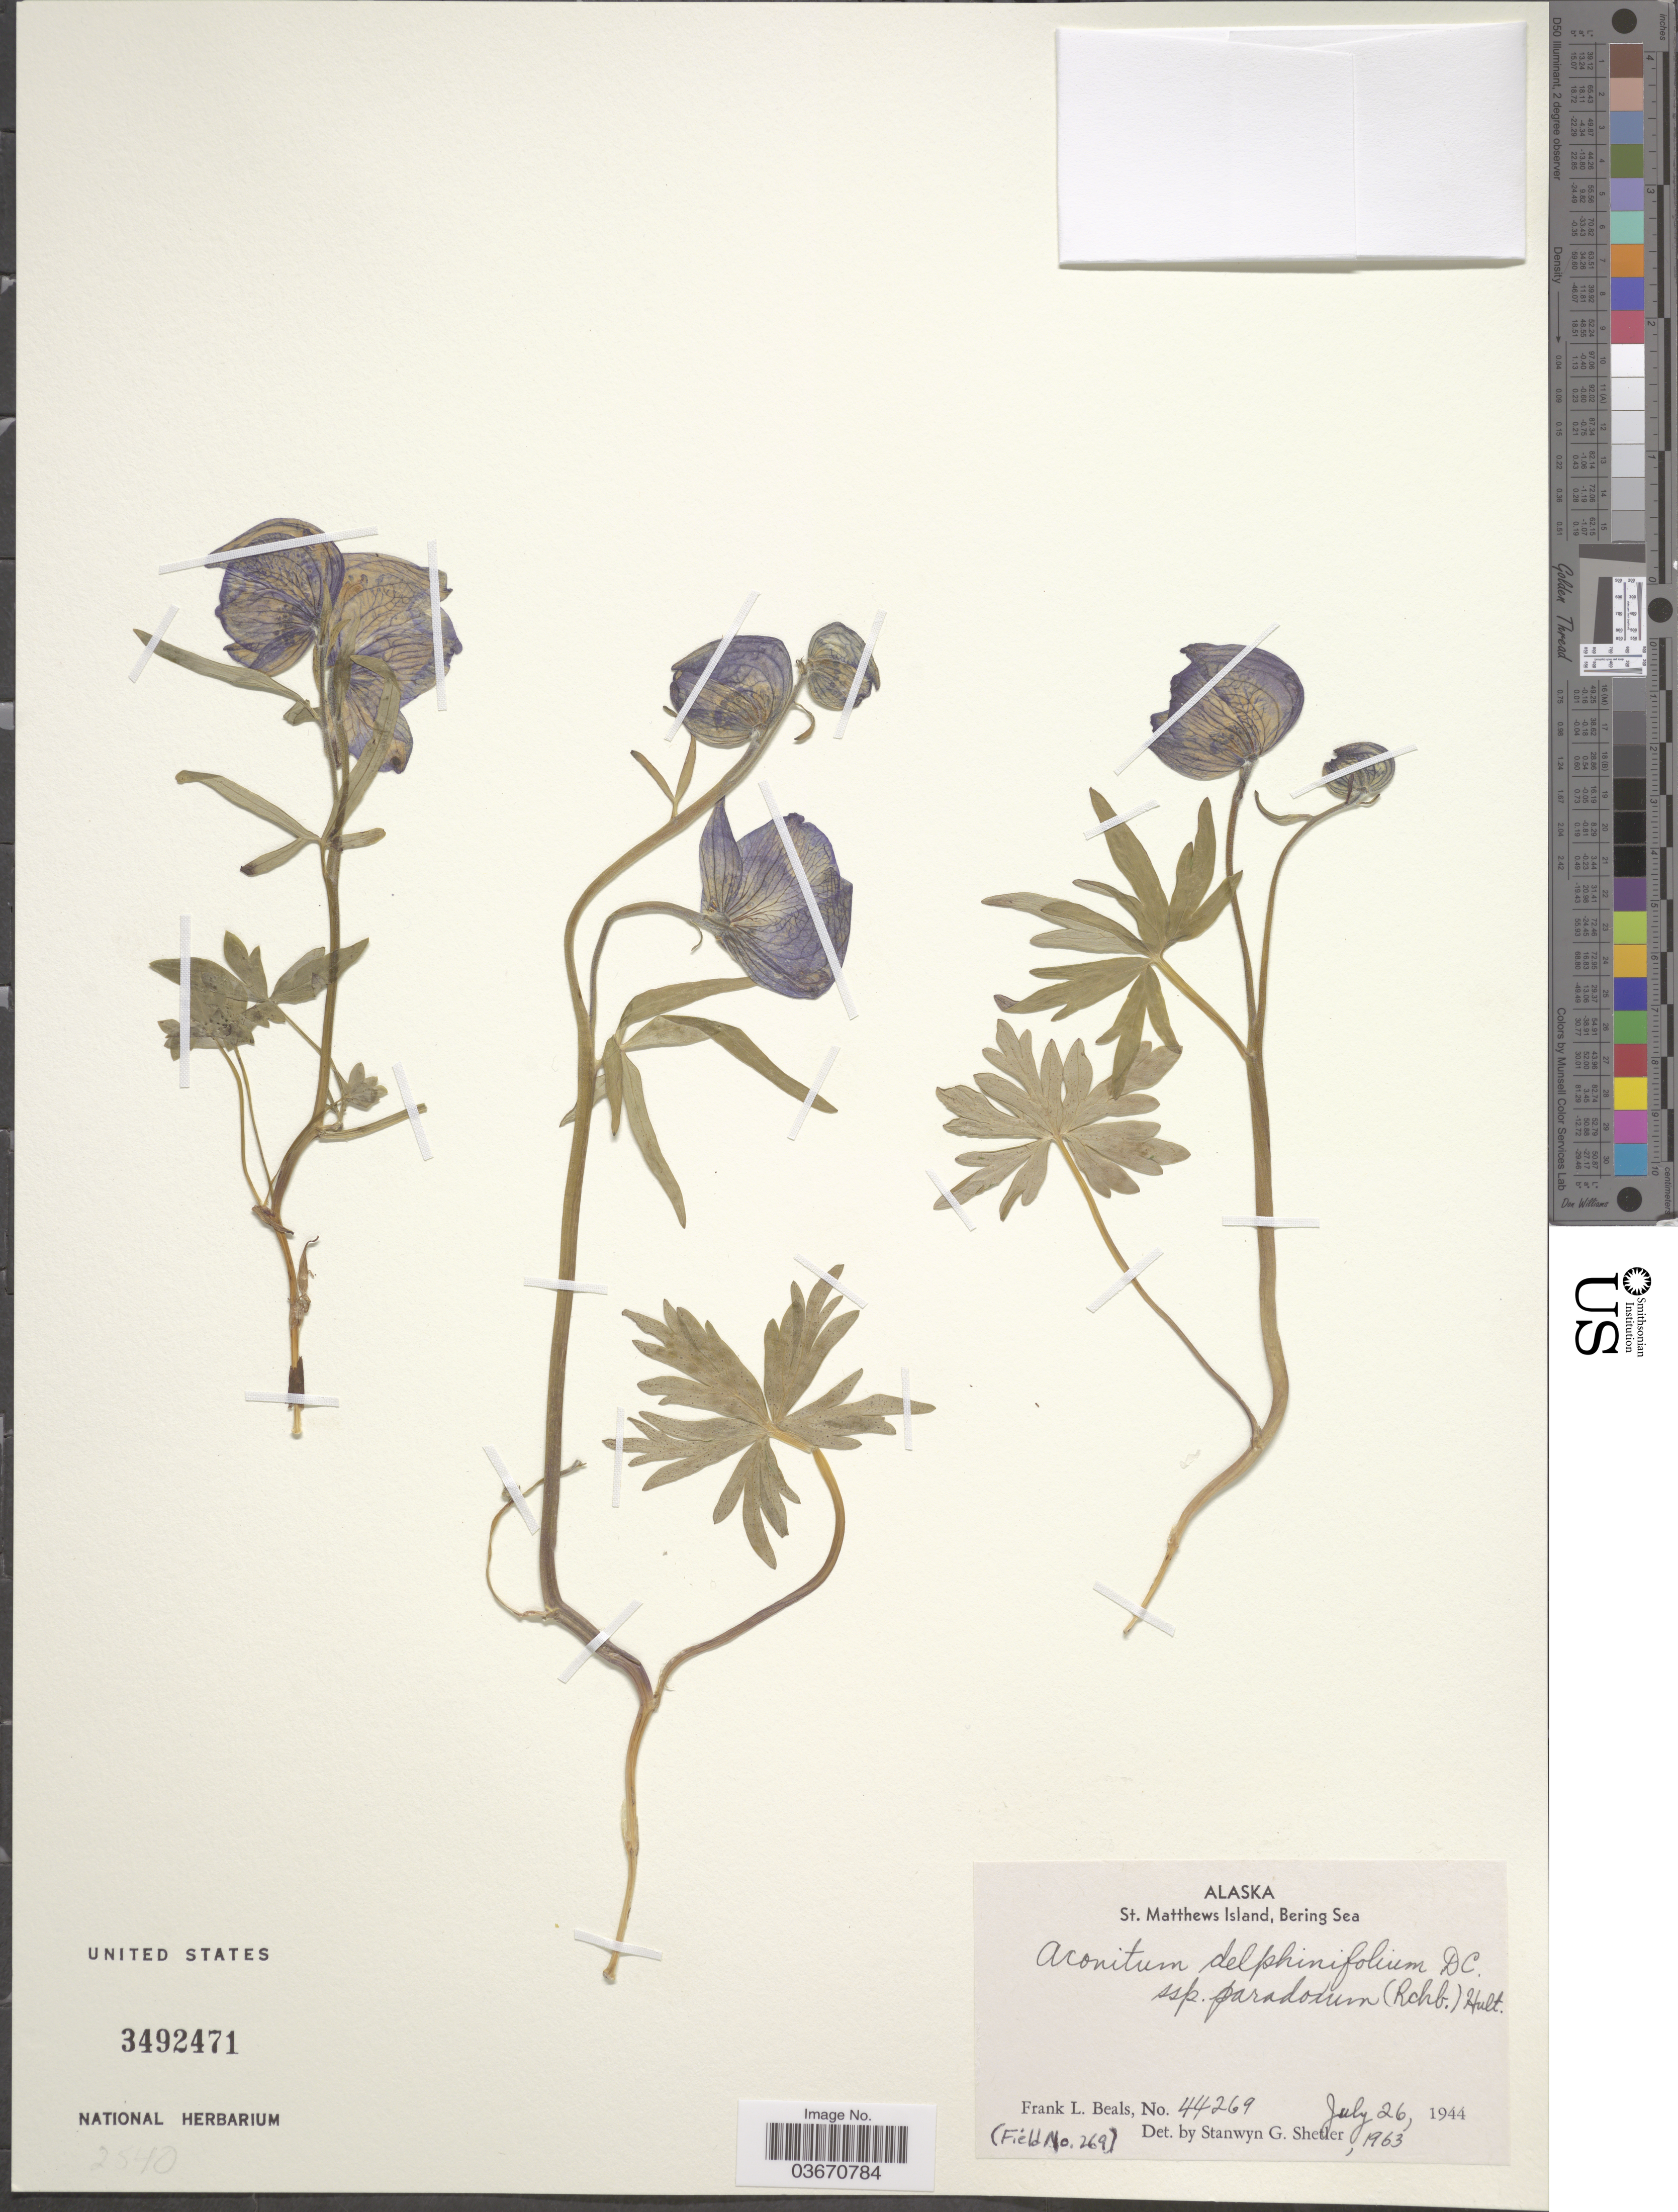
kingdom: Plantae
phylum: Tracheophyta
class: Magnoliopsida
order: Ranunculales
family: Ranunculaceae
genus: Aconitum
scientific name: Aconitum delphinifolium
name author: DC.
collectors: F. Beals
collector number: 44269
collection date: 1944-07-26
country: United States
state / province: Alaska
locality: St. Matthews Island, Bering Sea.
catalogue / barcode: US 3492471